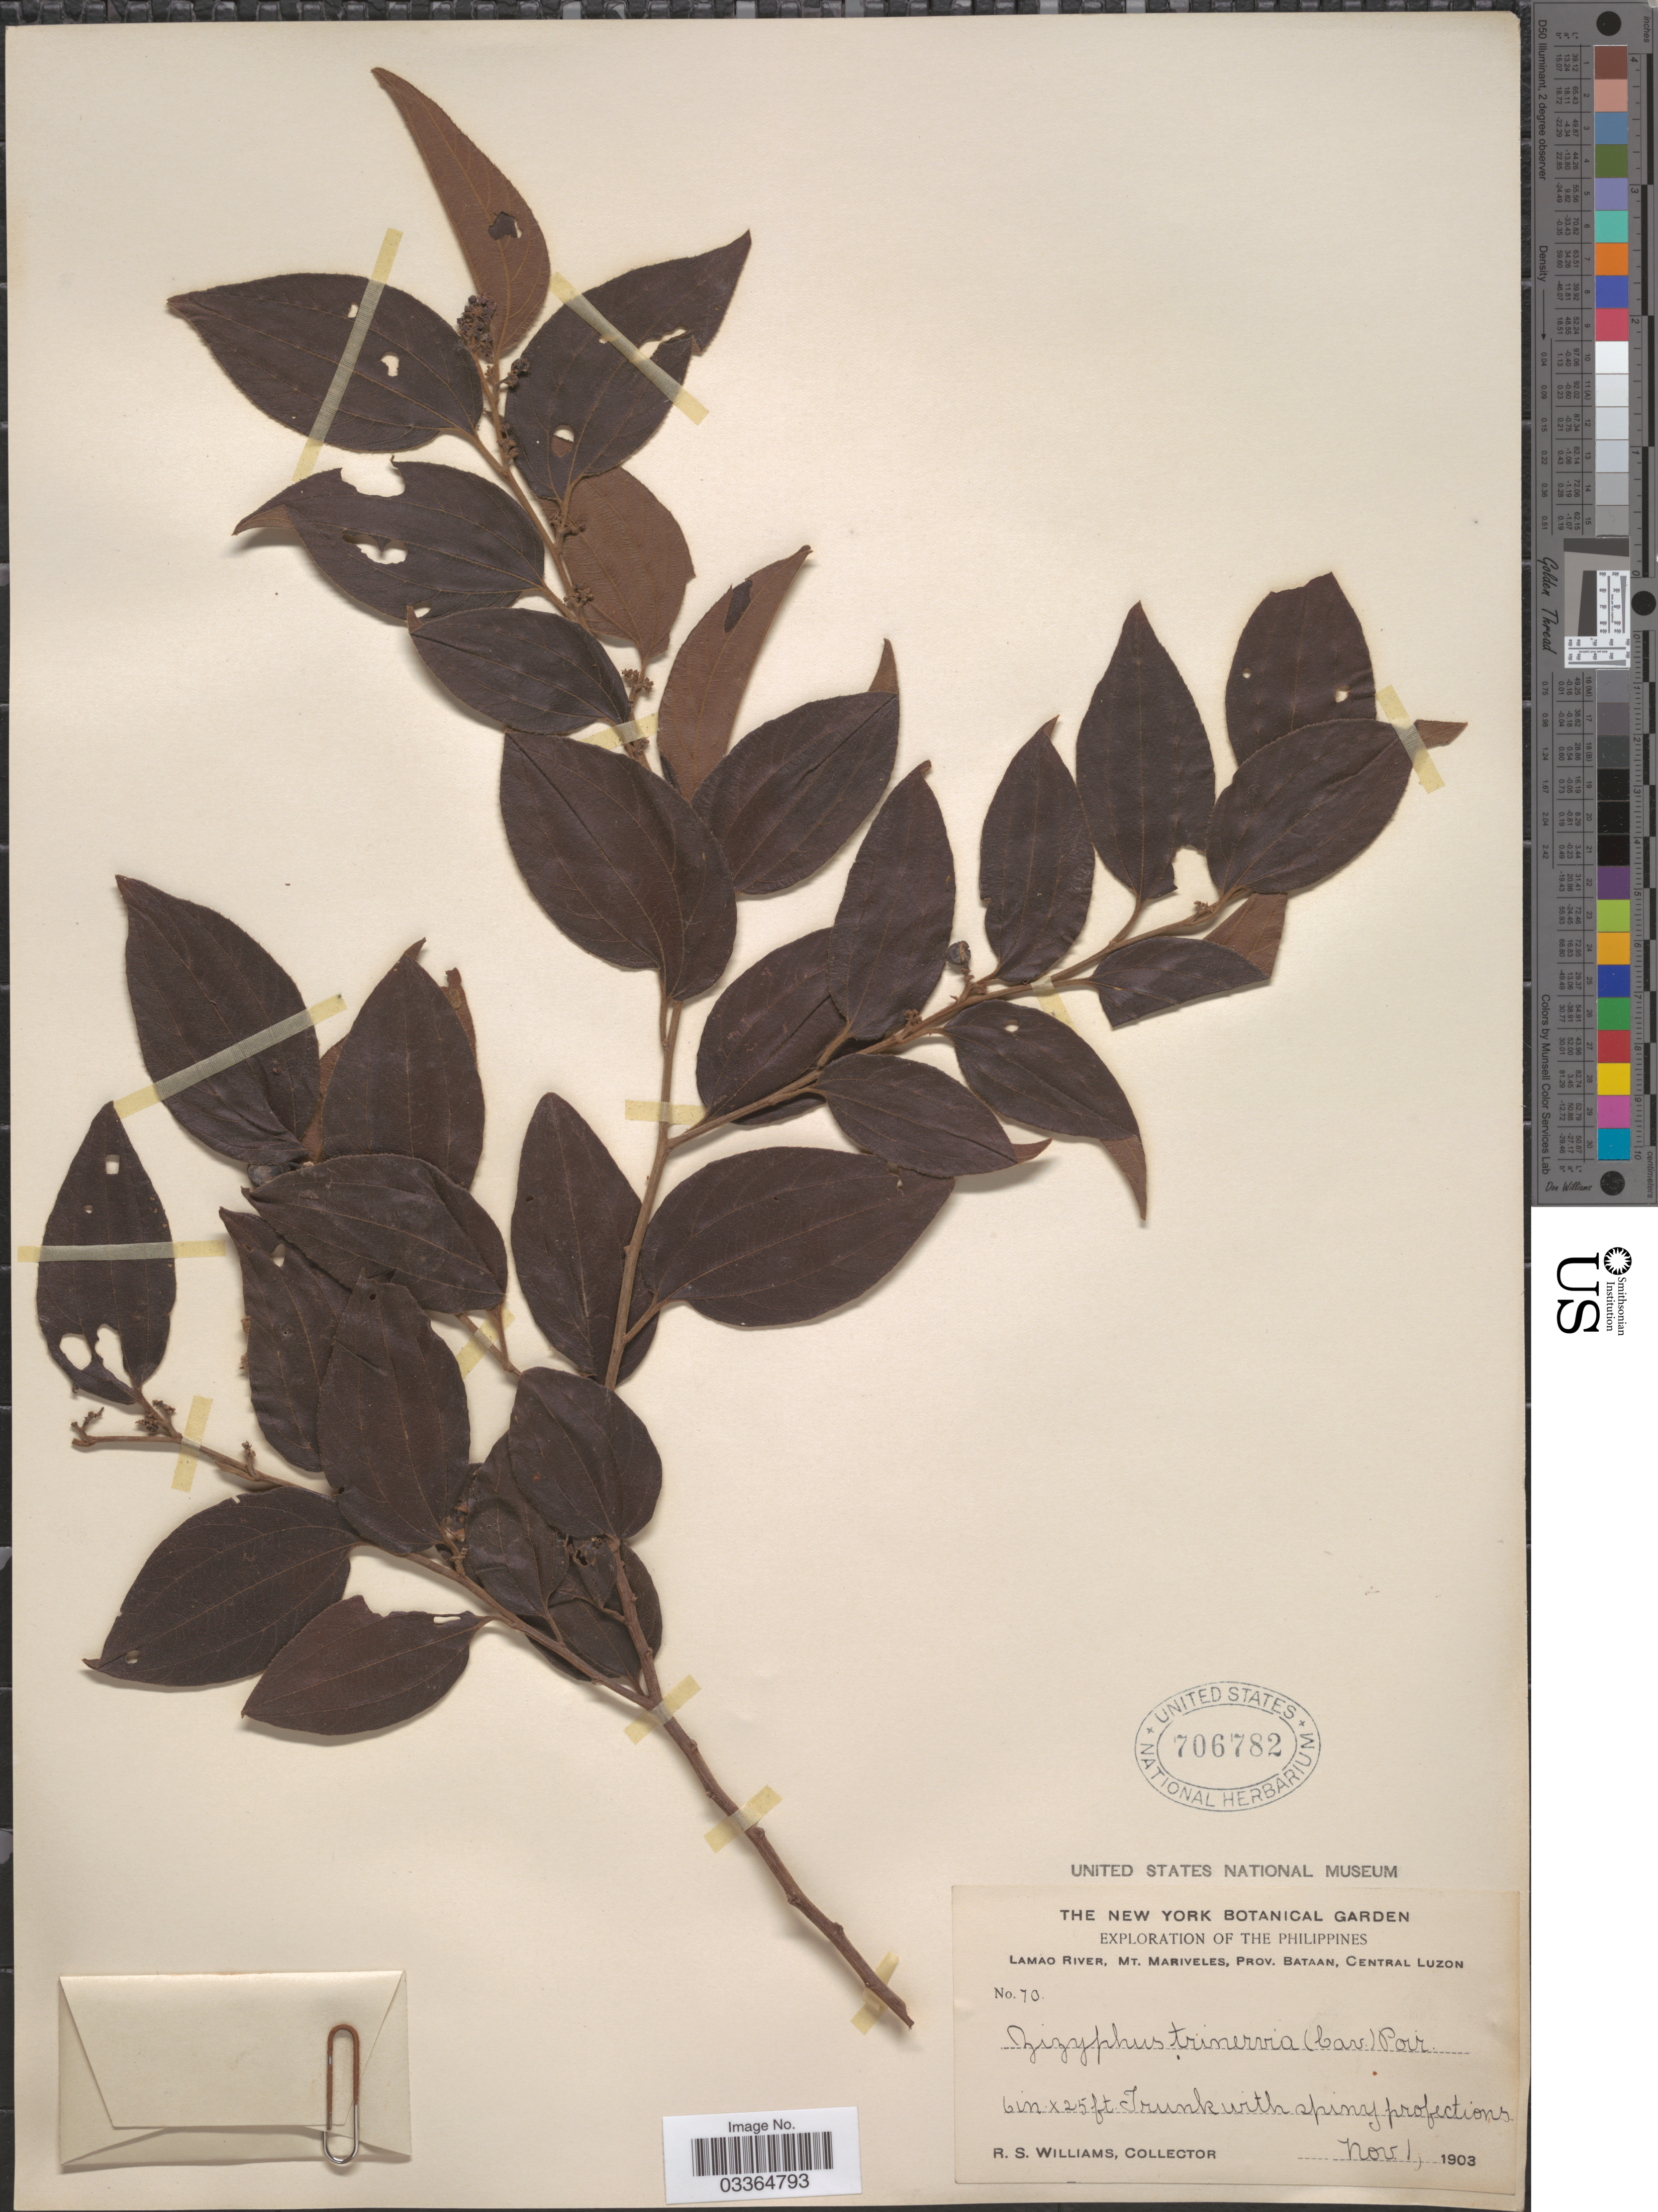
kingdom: Plantae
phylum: Tracheophyta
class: Magnoliopsida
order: Rosales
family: Rhamnaceae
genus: Ziziphus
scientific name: Ziziphus talanai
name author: (Blanco) Merr.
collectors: R. S. Williams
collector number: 70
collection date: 1903-11-01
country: Philippines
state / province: Central Luzon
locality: Lamao River, Mt. Mariveles, Prov. Bataan, Central Luzon.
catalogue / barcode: US 706782